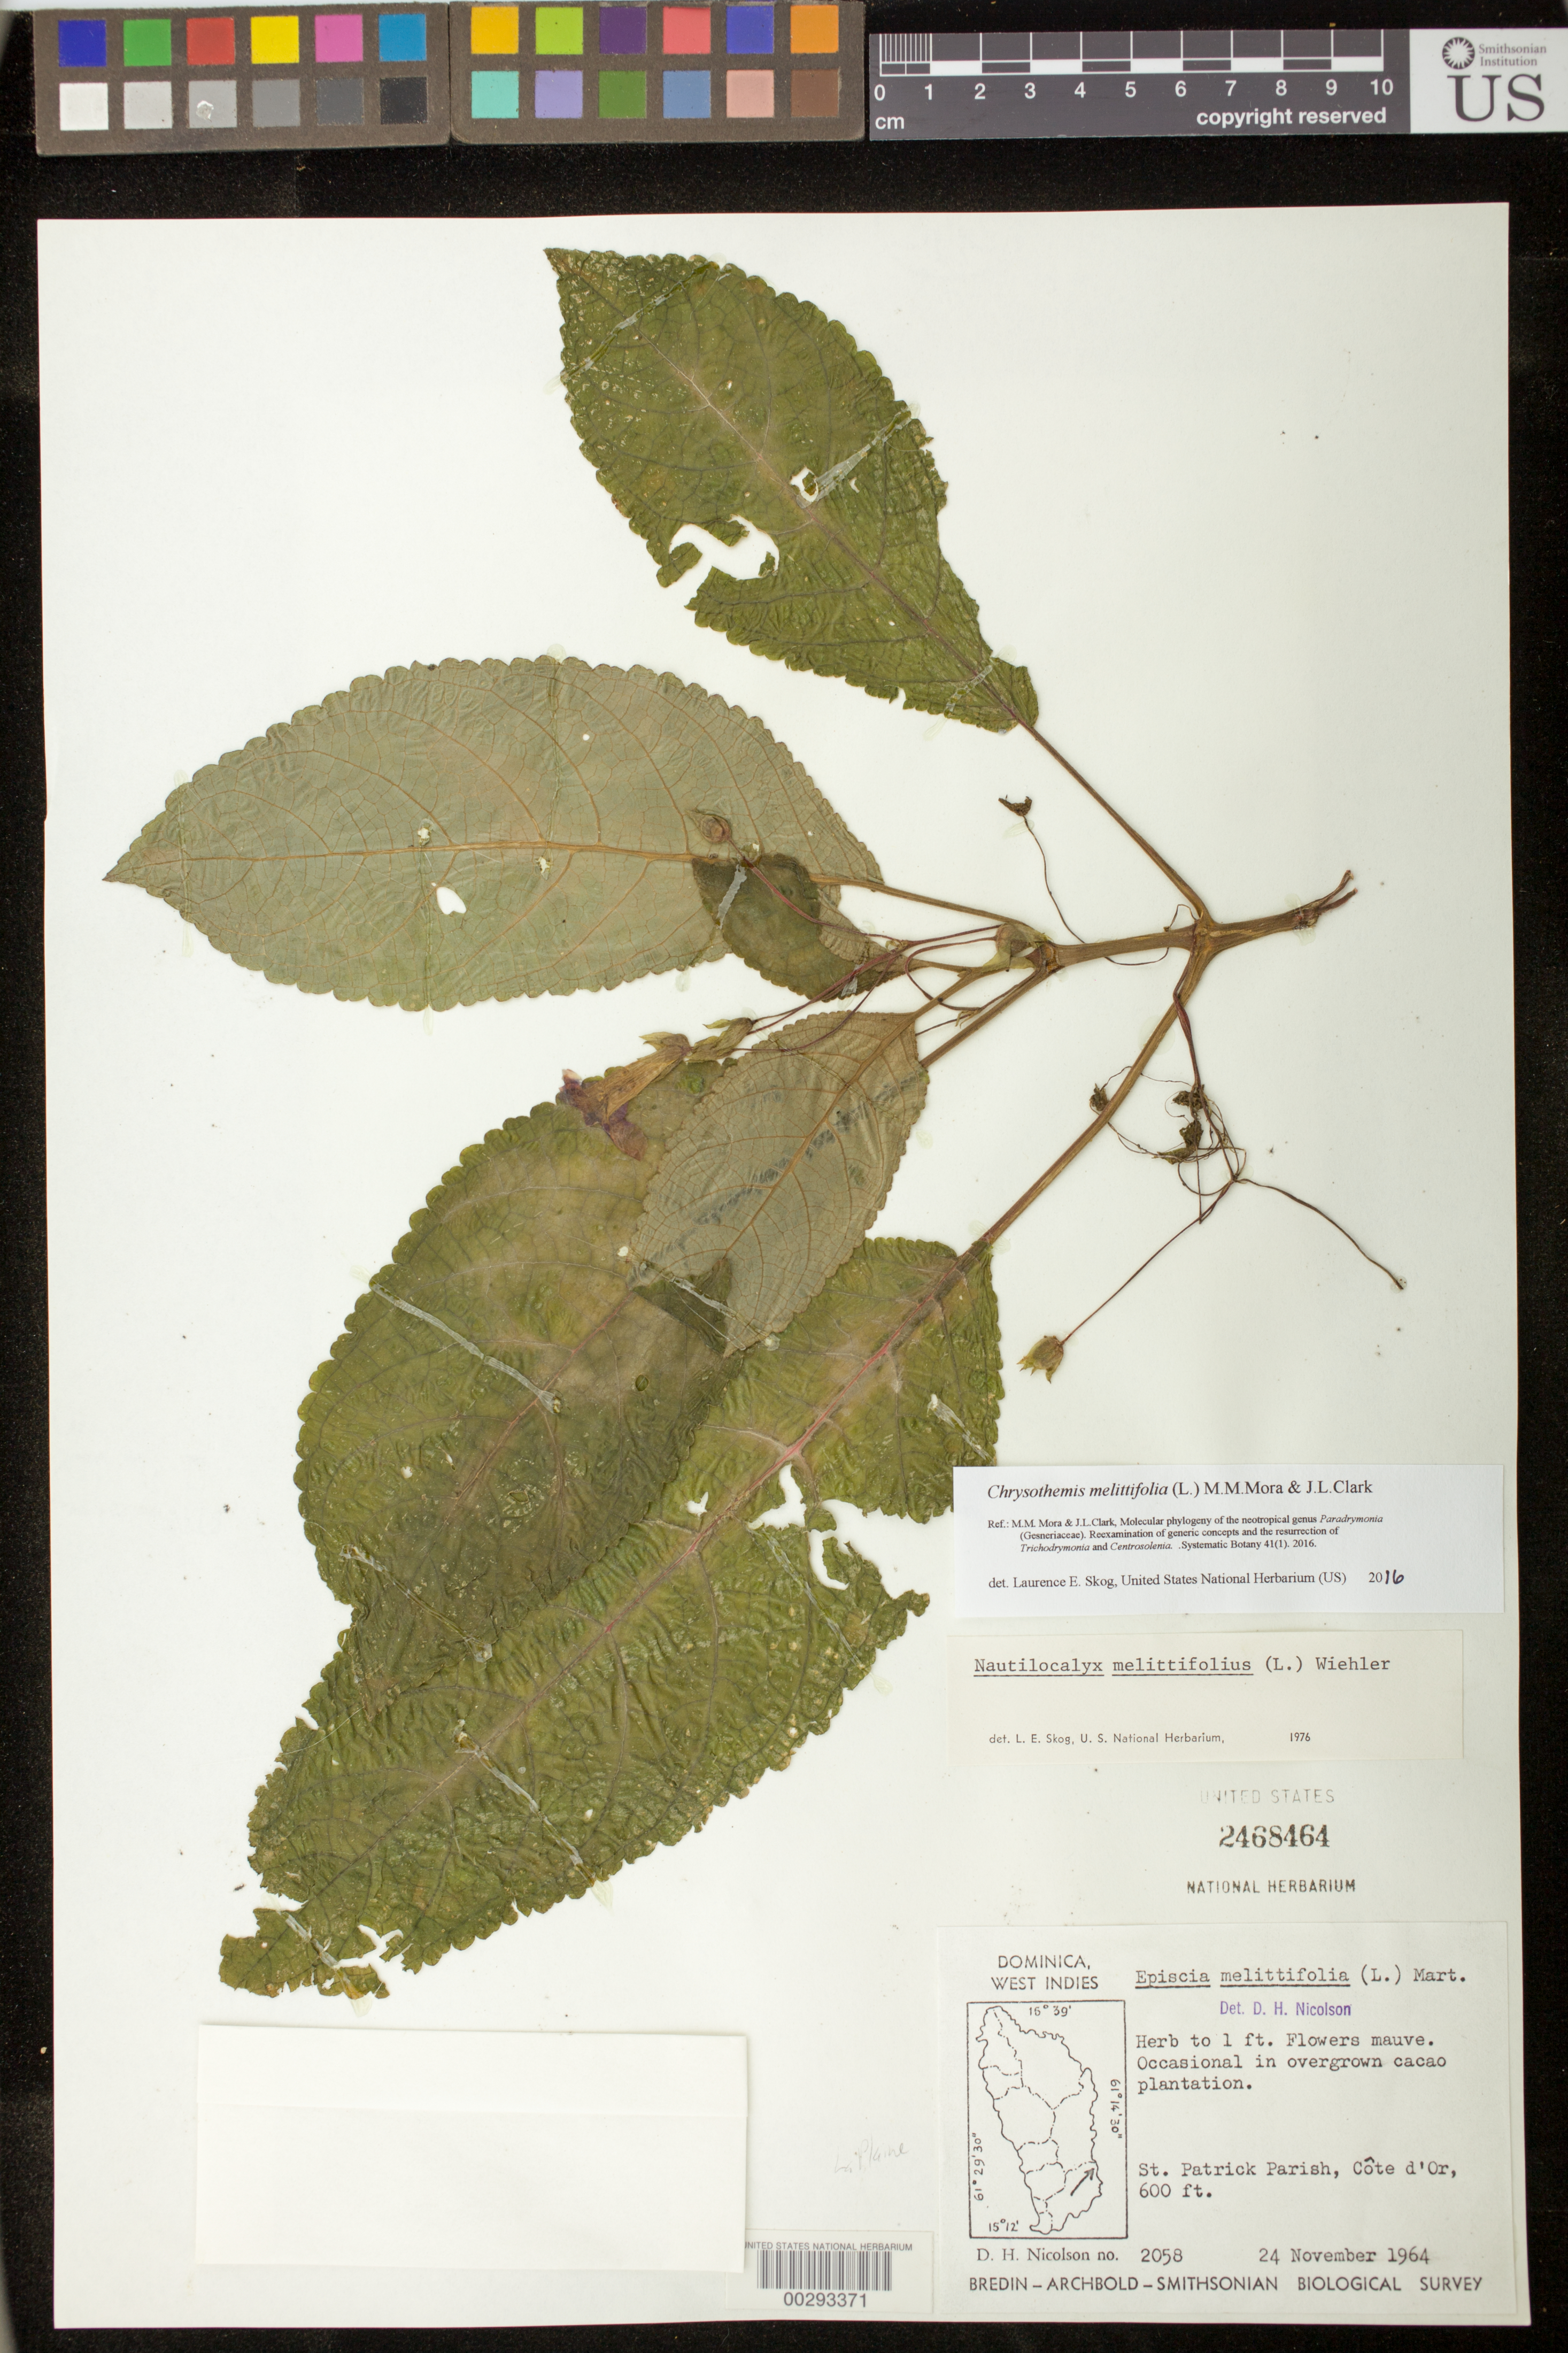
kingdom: Plantae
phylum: Tracheophyta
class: Magnoliopsida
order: Lamiales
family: Gesneriaceae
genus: Chrysothemis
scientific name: Chrysothemis melittifolia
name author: (L.) M.M. Mora & J.L. Clark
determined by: Skog, Laurence E.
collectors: D. H. Nicolson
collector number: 2058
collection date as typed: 24 Nov 1964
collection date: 1964-11-24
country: Dominica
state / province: St. Patrick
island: Dominica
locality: Cote d'Or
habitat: In over grown cacao plantation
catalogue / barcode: US 2468464